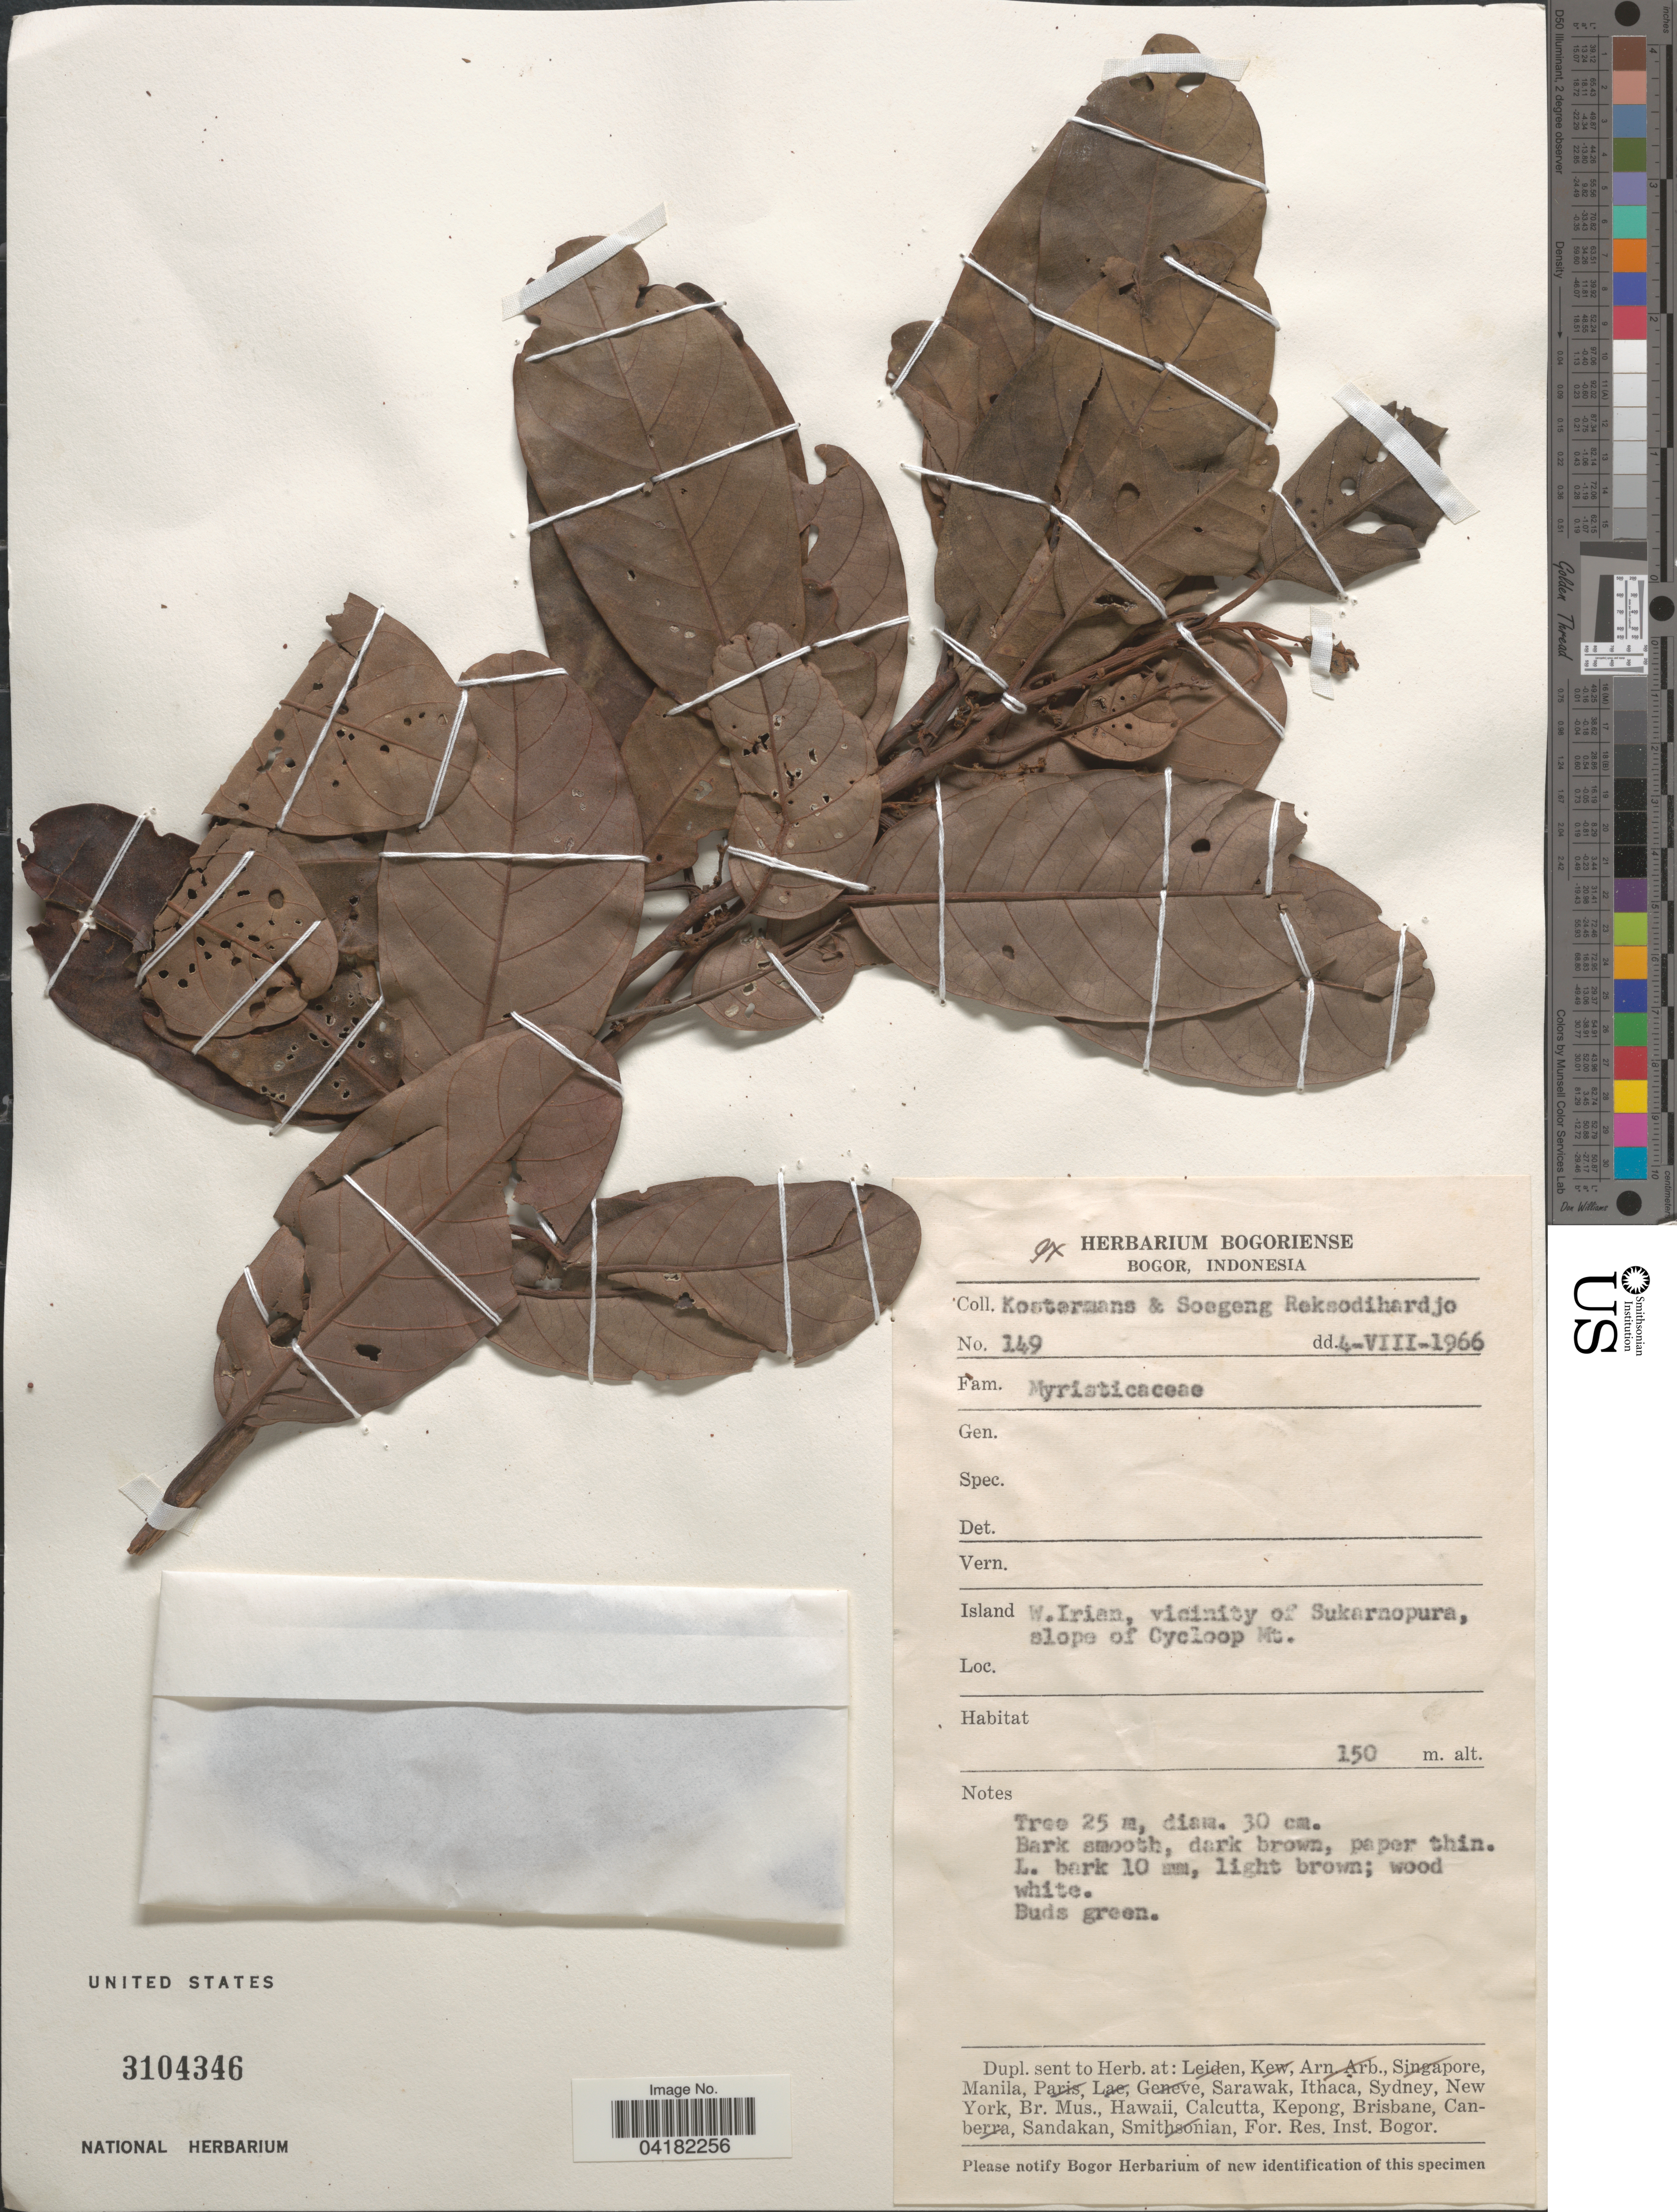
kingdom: Plantae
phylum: Tracheophyta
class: Magnoliopsida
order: Magnoliales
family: Myristicaceae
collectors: Kostermans & S. Reksodihardjo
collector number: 149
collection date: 1966-08-04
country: Indonesia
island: New Guinea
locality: Island W. Irian, vicinity of Sukarnopura, slope of Cycloop Mt.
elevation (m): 150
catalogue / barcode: US 3104346